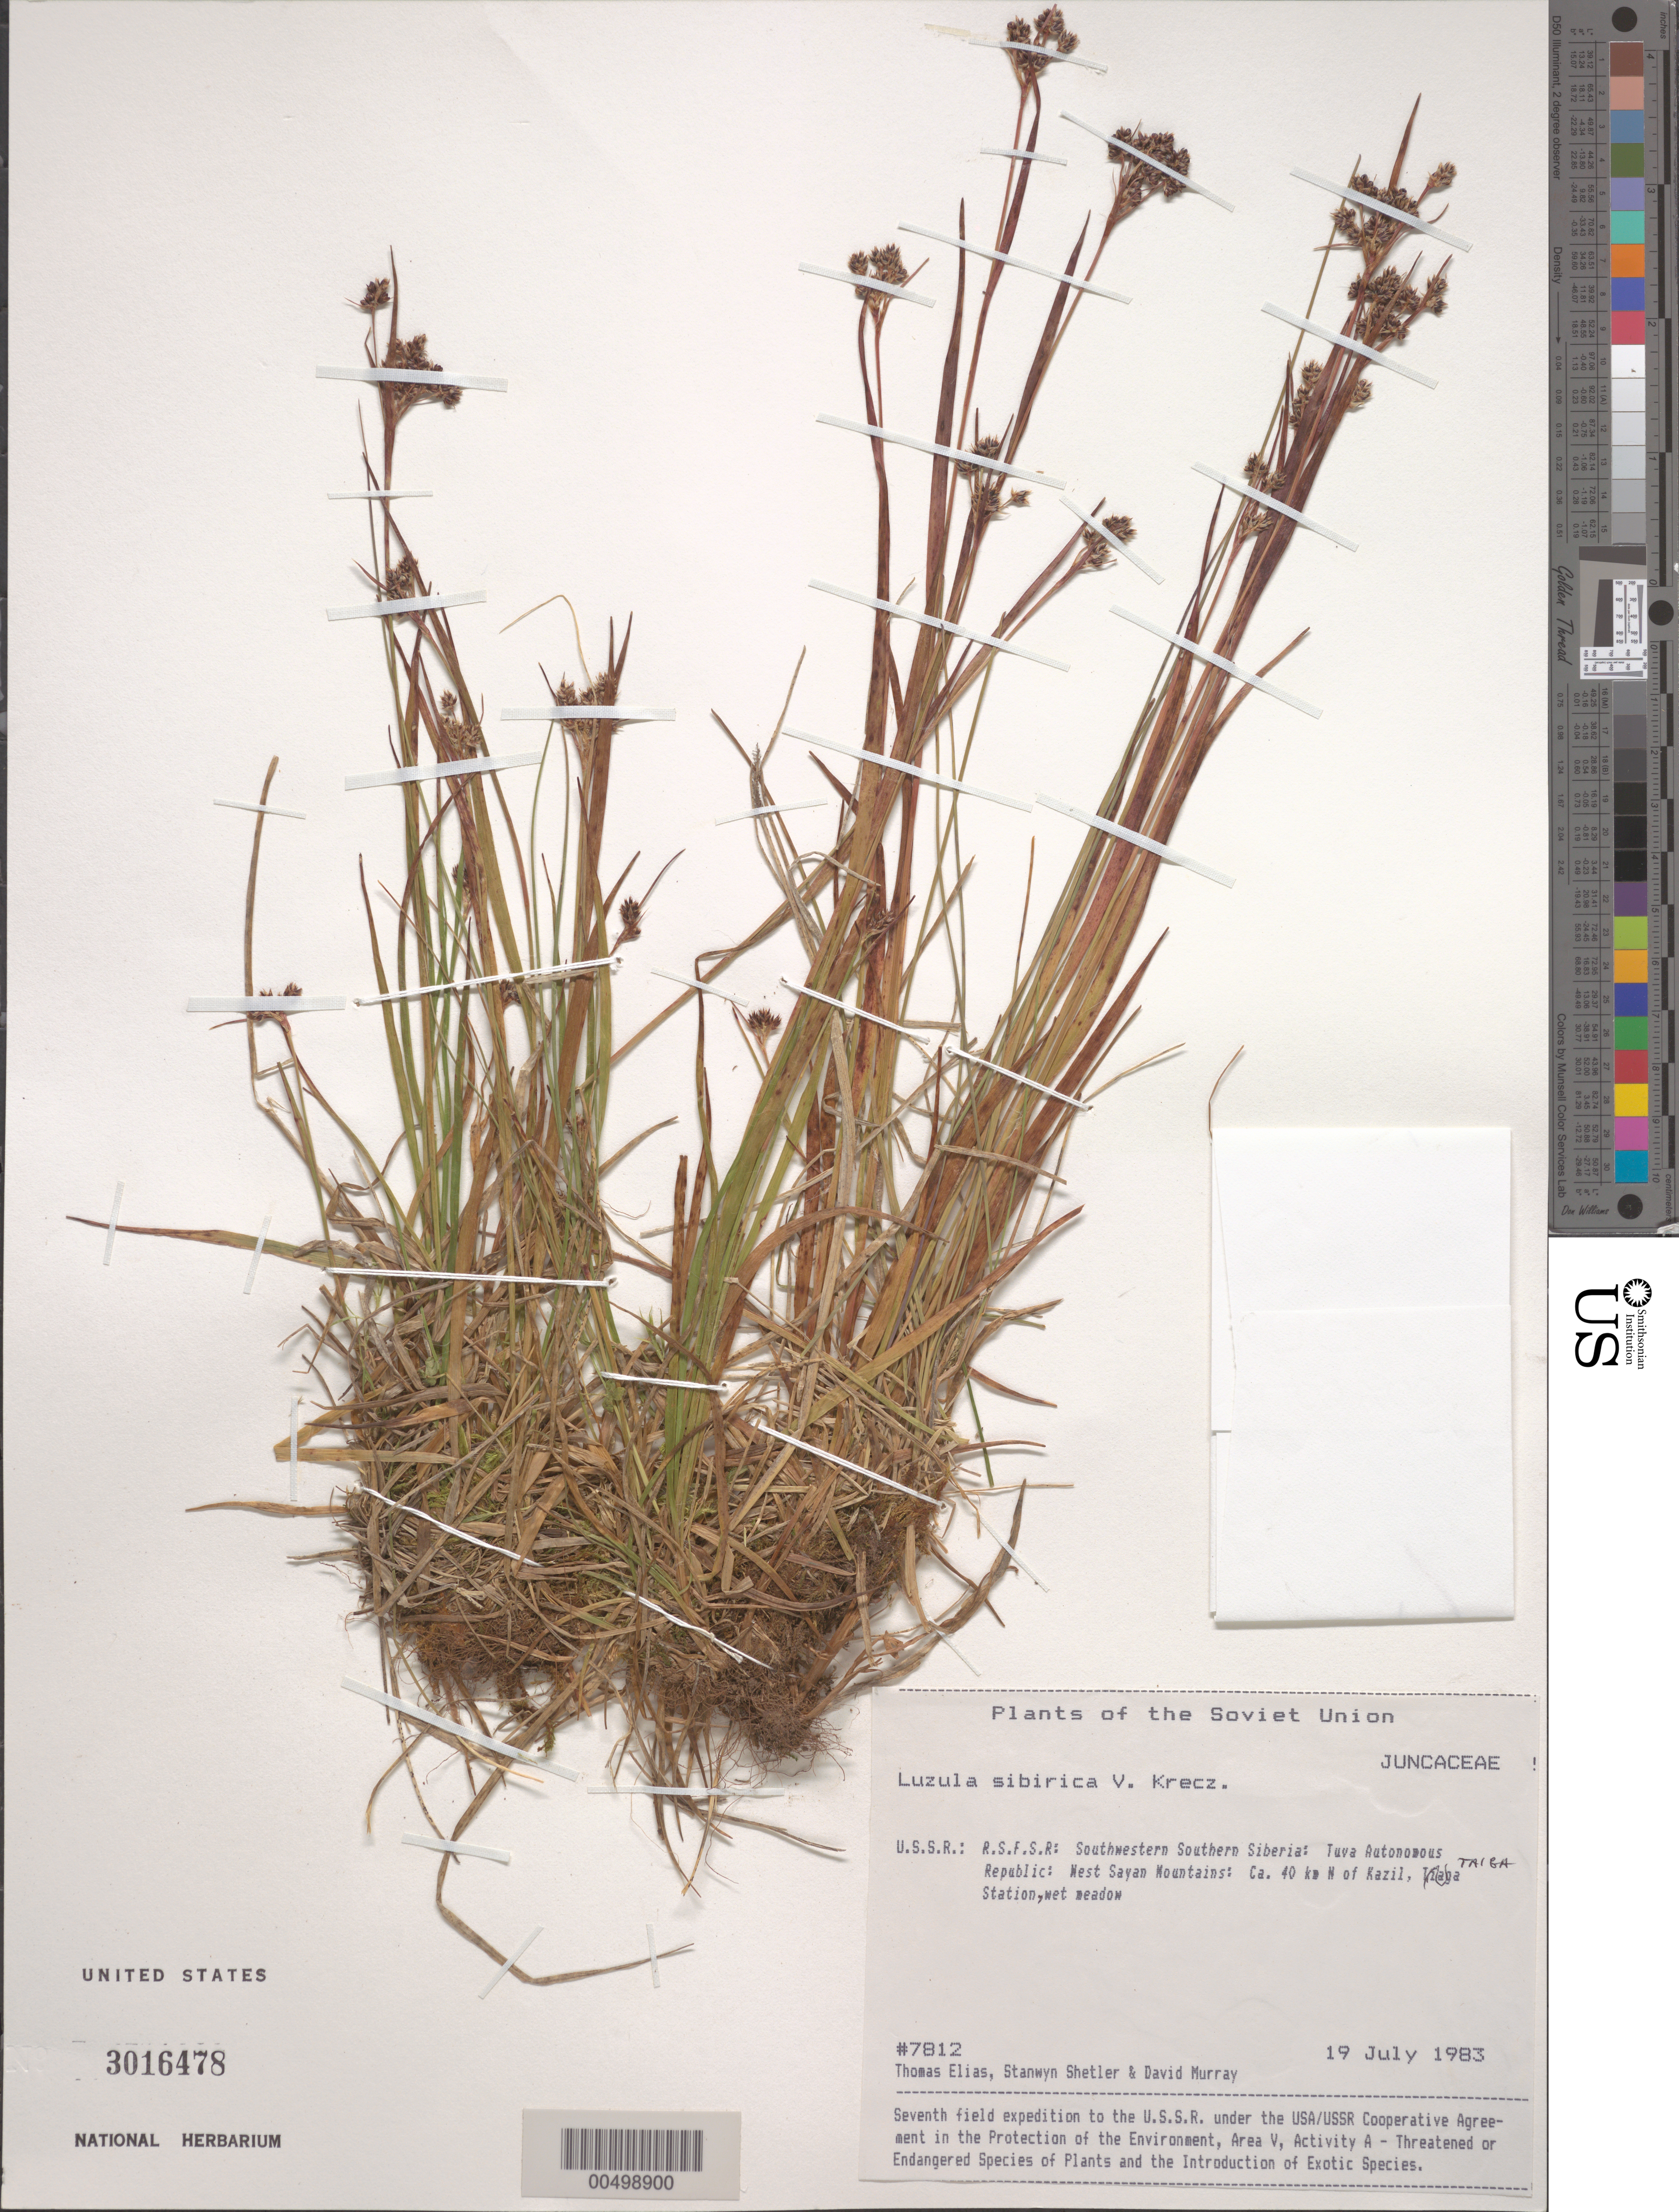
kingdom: Plantae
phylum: Tracheophyta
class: Liliopsida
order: Poales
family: Juncaceae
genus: Luzula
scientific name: Luzula sibirica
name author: V.I. Krecz.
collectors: T. Elias, S. Shetler & D. F. Murray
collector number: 7812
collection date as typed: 19 Jul 1983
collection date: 1983-07-19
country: Russian Federation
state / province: Tuva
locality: West Sayan Mountains, ca. 40 km N of Kazil, Taiga Station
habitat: wet meadow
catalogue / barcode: US 3016478